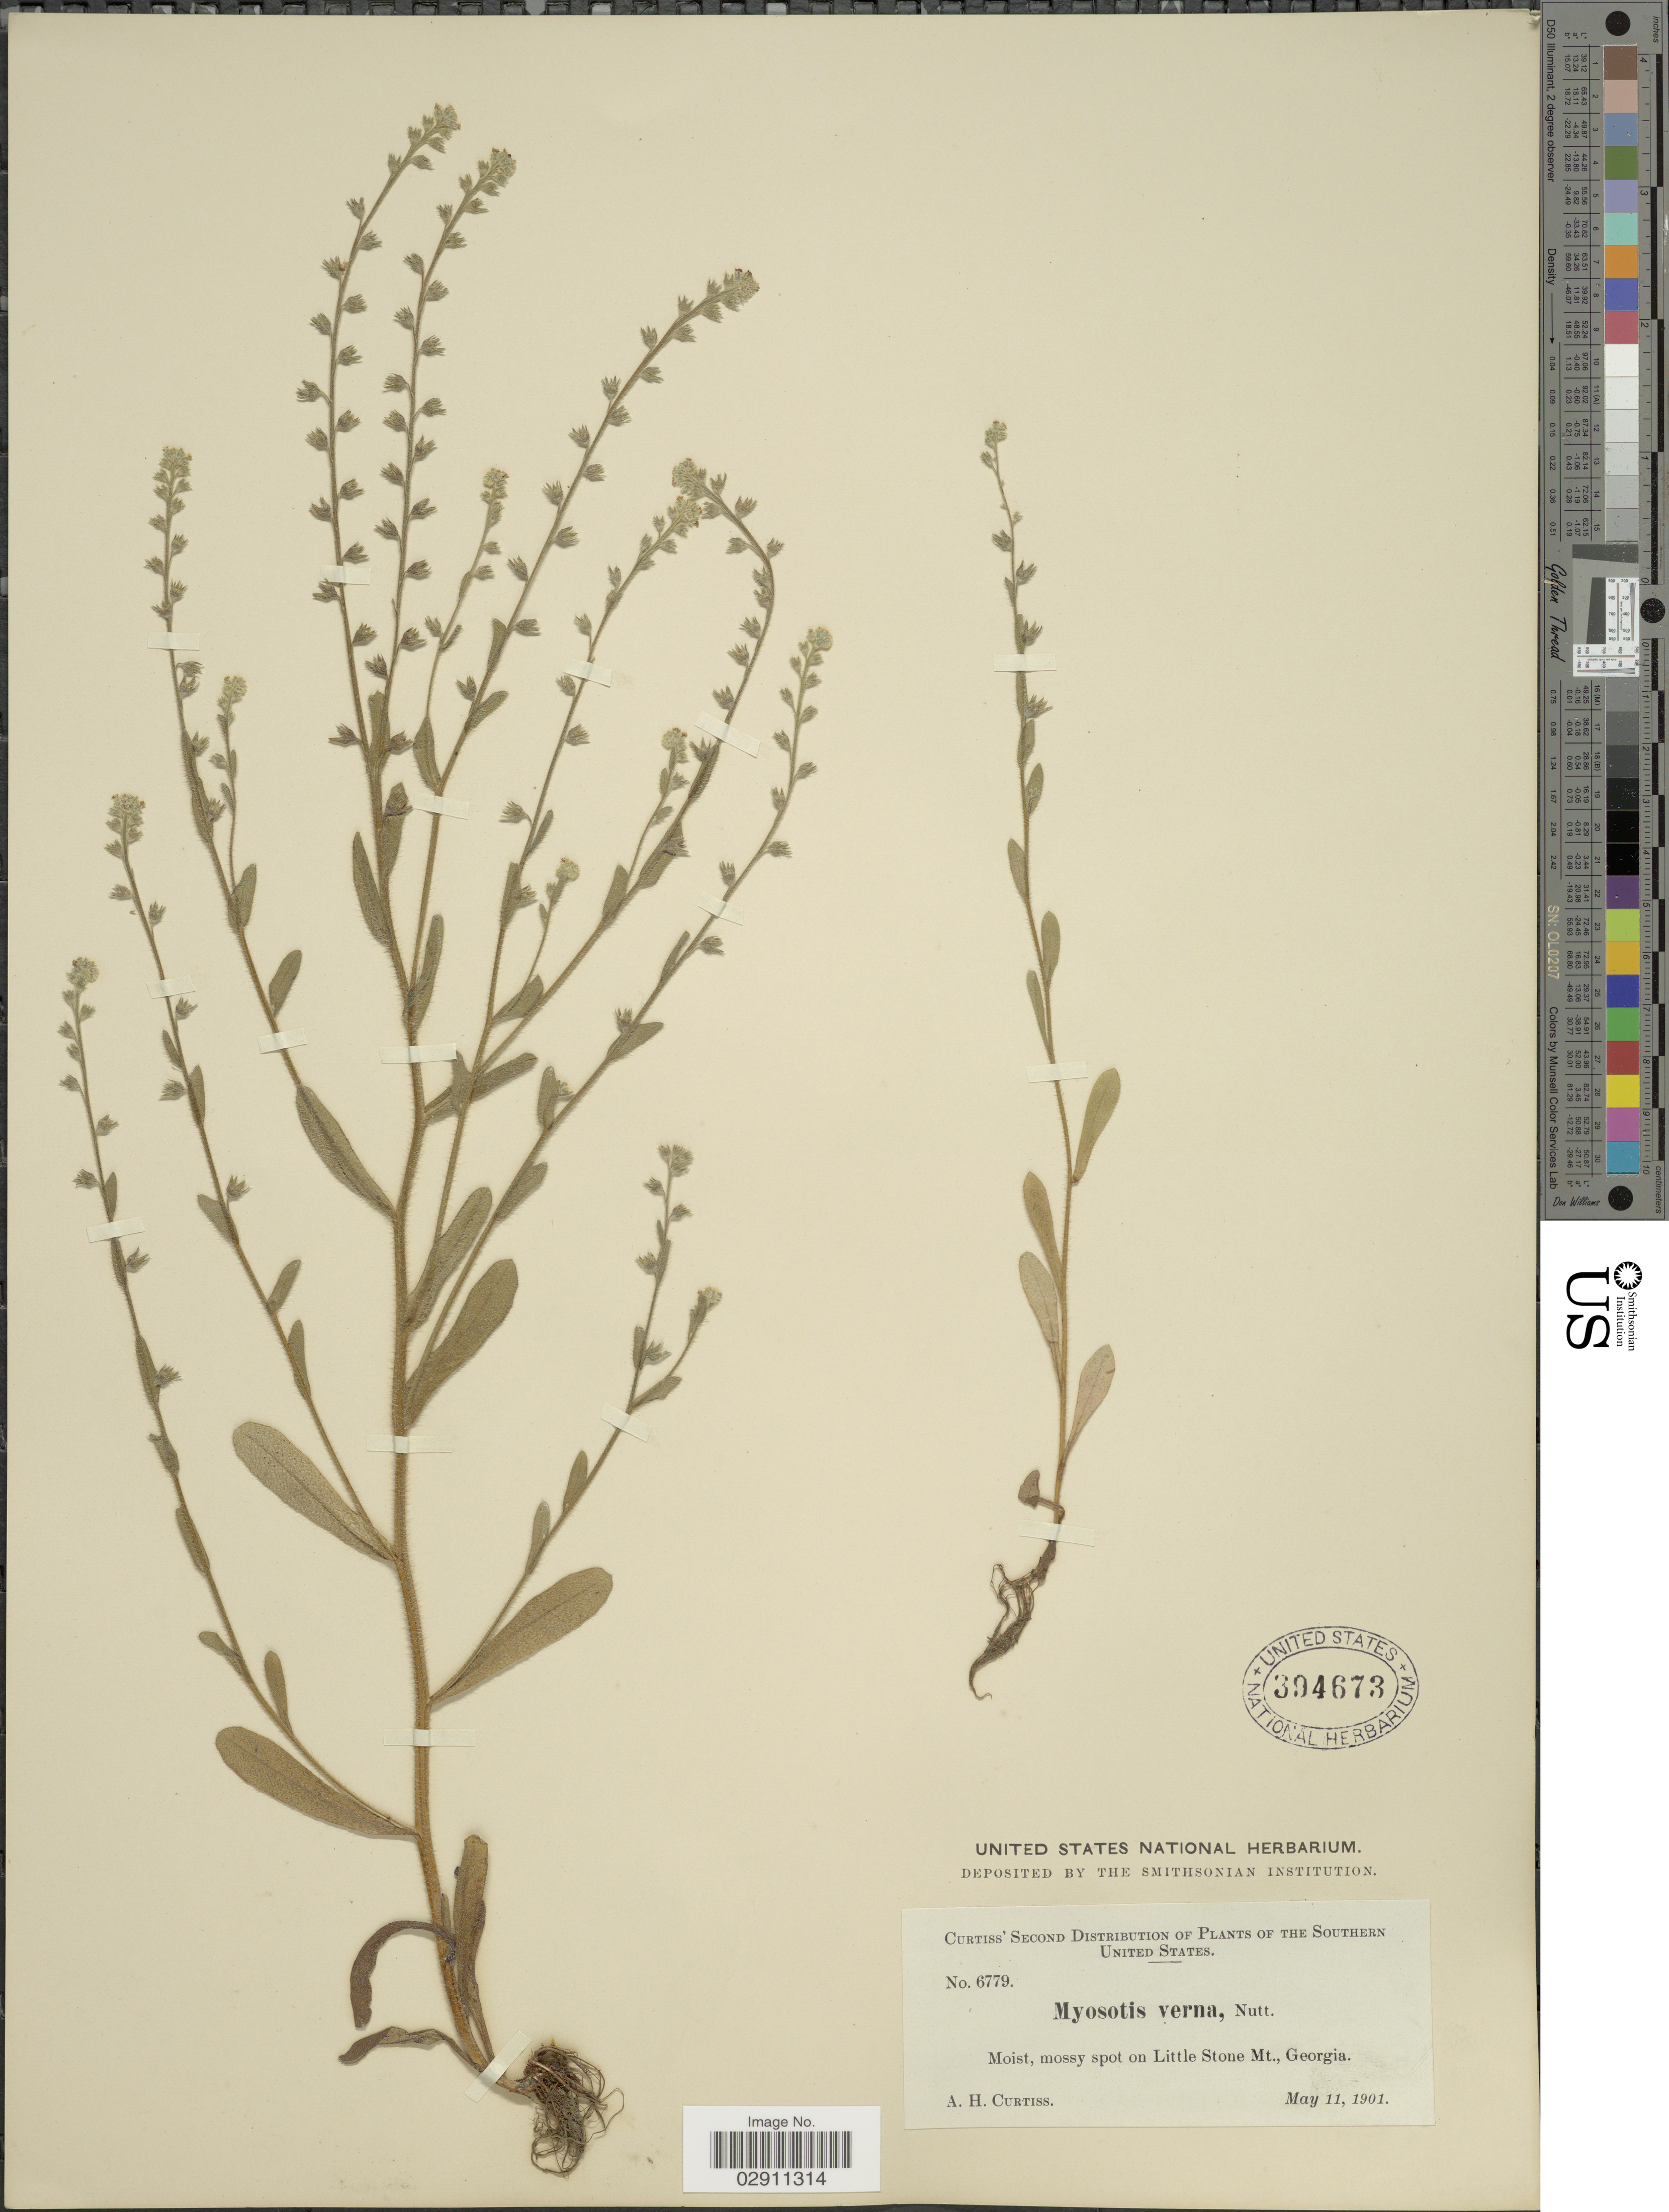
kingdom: Plantae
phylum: Tracheophyta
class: Magnoliopsida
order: Boraginales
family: Boraginaceae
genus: Myosotis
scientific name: Myosotis verna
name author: Nutt.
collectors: A. H. Curtiss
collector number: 6779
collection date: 1901-05-11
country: United States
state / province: Georgia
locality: The Southern United States, Moist, mossy spot on Little Stone Mt.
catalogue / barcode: US 394673